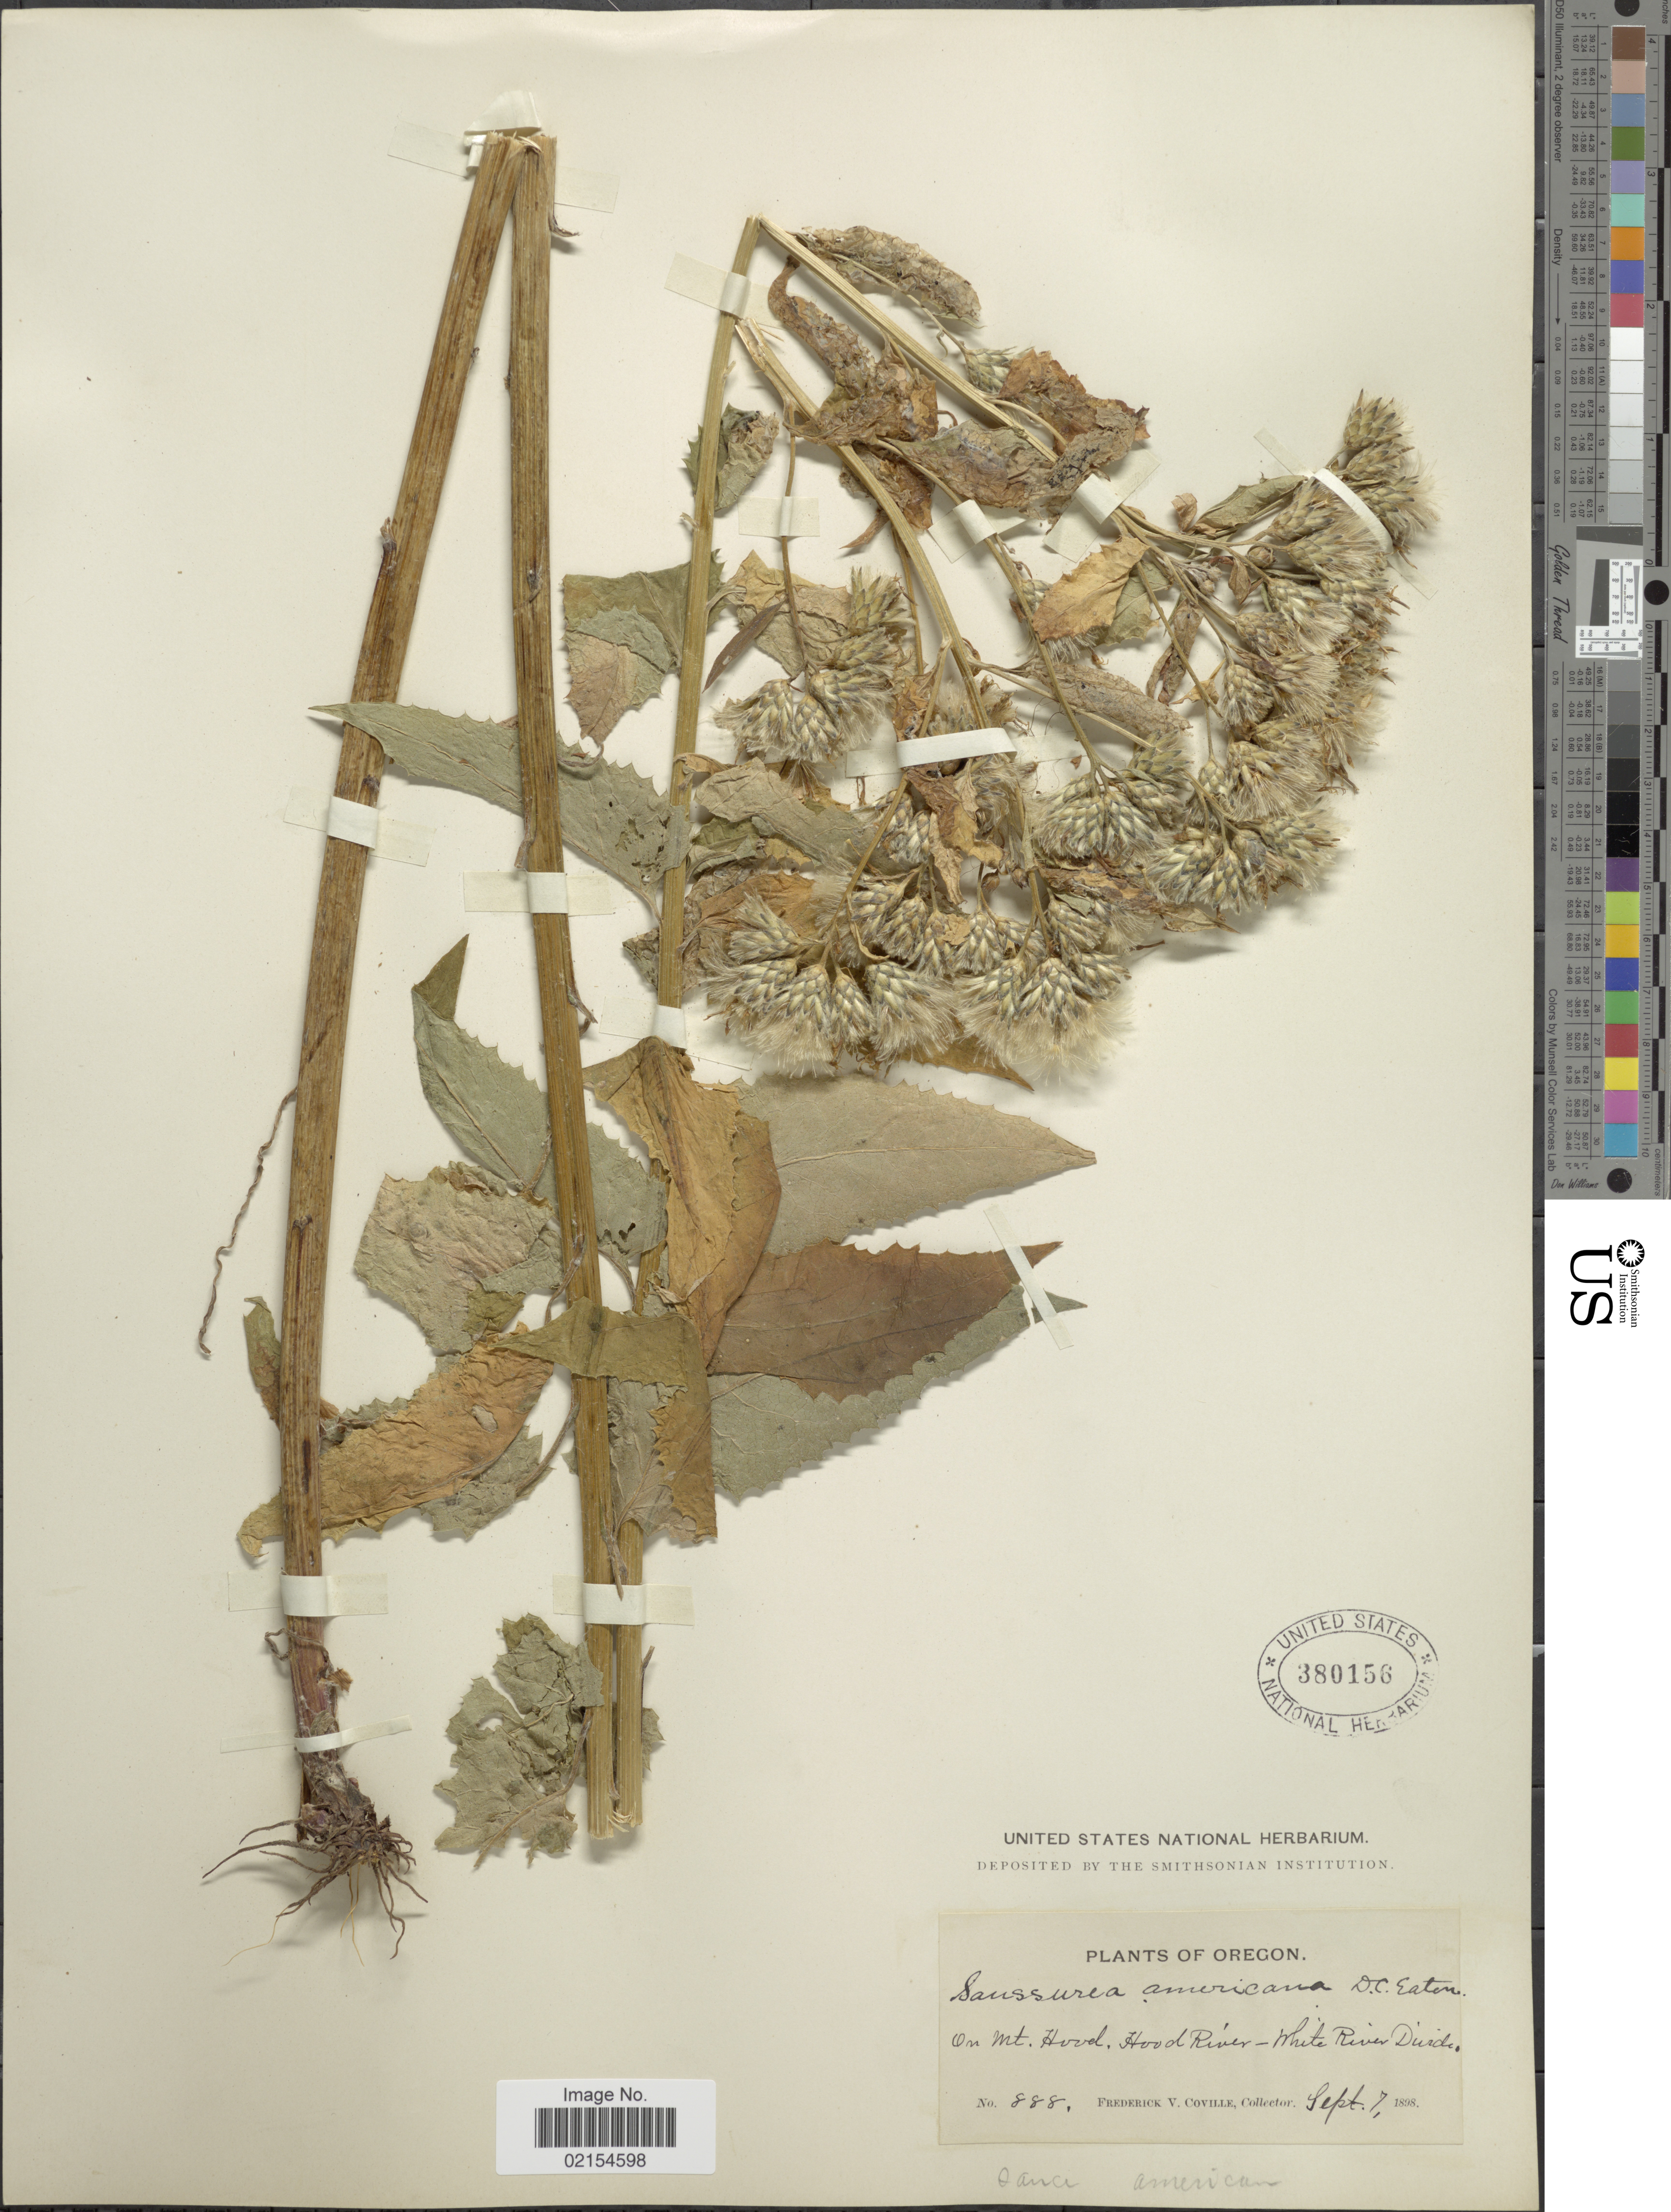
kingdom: Plantae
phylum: Tracheophyta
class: Magnoliopsida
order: Asterales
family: Asteraceae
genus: Saussurea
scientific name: Saussurea americana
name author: D.C. Eaton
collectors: F. V. Coville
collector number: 888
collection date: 1898-09-07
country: United States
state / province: Oregon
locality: Mt. Hood, Hood River-White River Divide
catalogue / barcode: US 380156